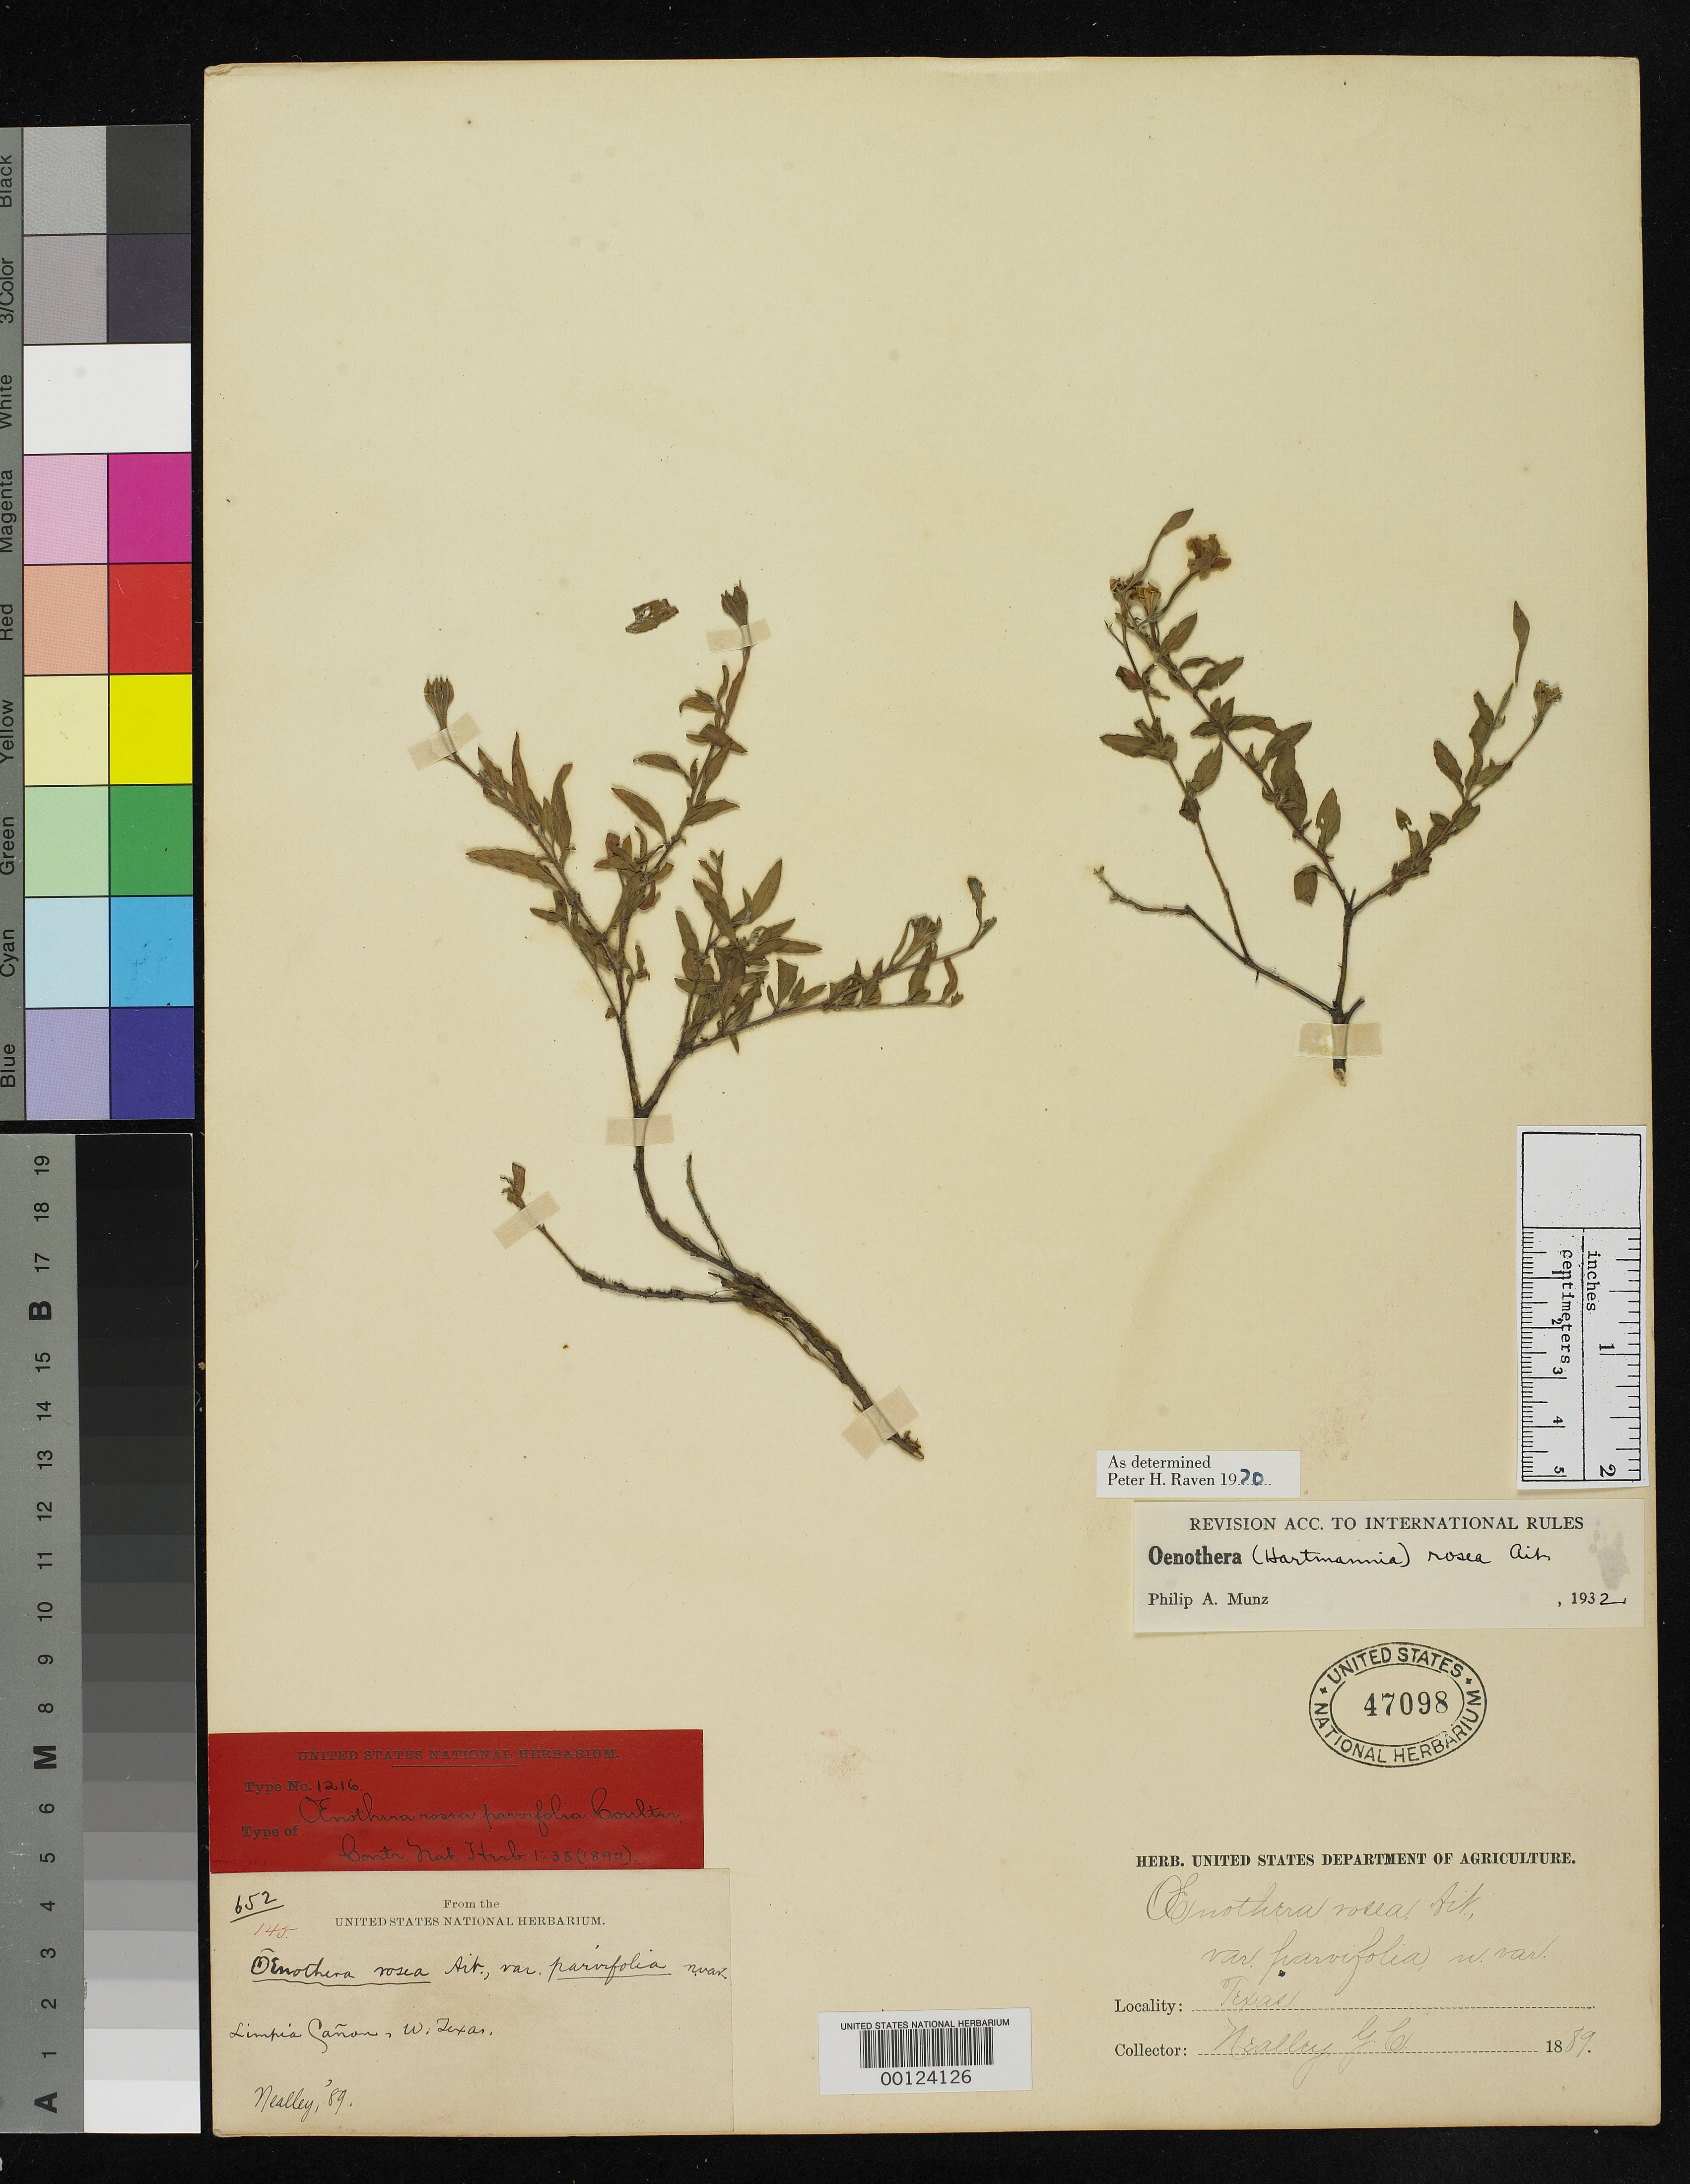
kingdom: Plantae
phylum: Tracheophyta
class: Magnoliopsida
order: Myrtales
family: Onagraceae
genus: Oenothera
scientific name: Oenothera rosea var. parvifolia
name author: J.M. Coult.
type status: Type Collection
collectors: G. C. Nealley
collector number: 145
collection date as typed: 1889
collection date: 1889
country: United States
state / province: Texas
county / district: Presidio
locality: Limpia Canyon.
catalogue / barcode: US 47098